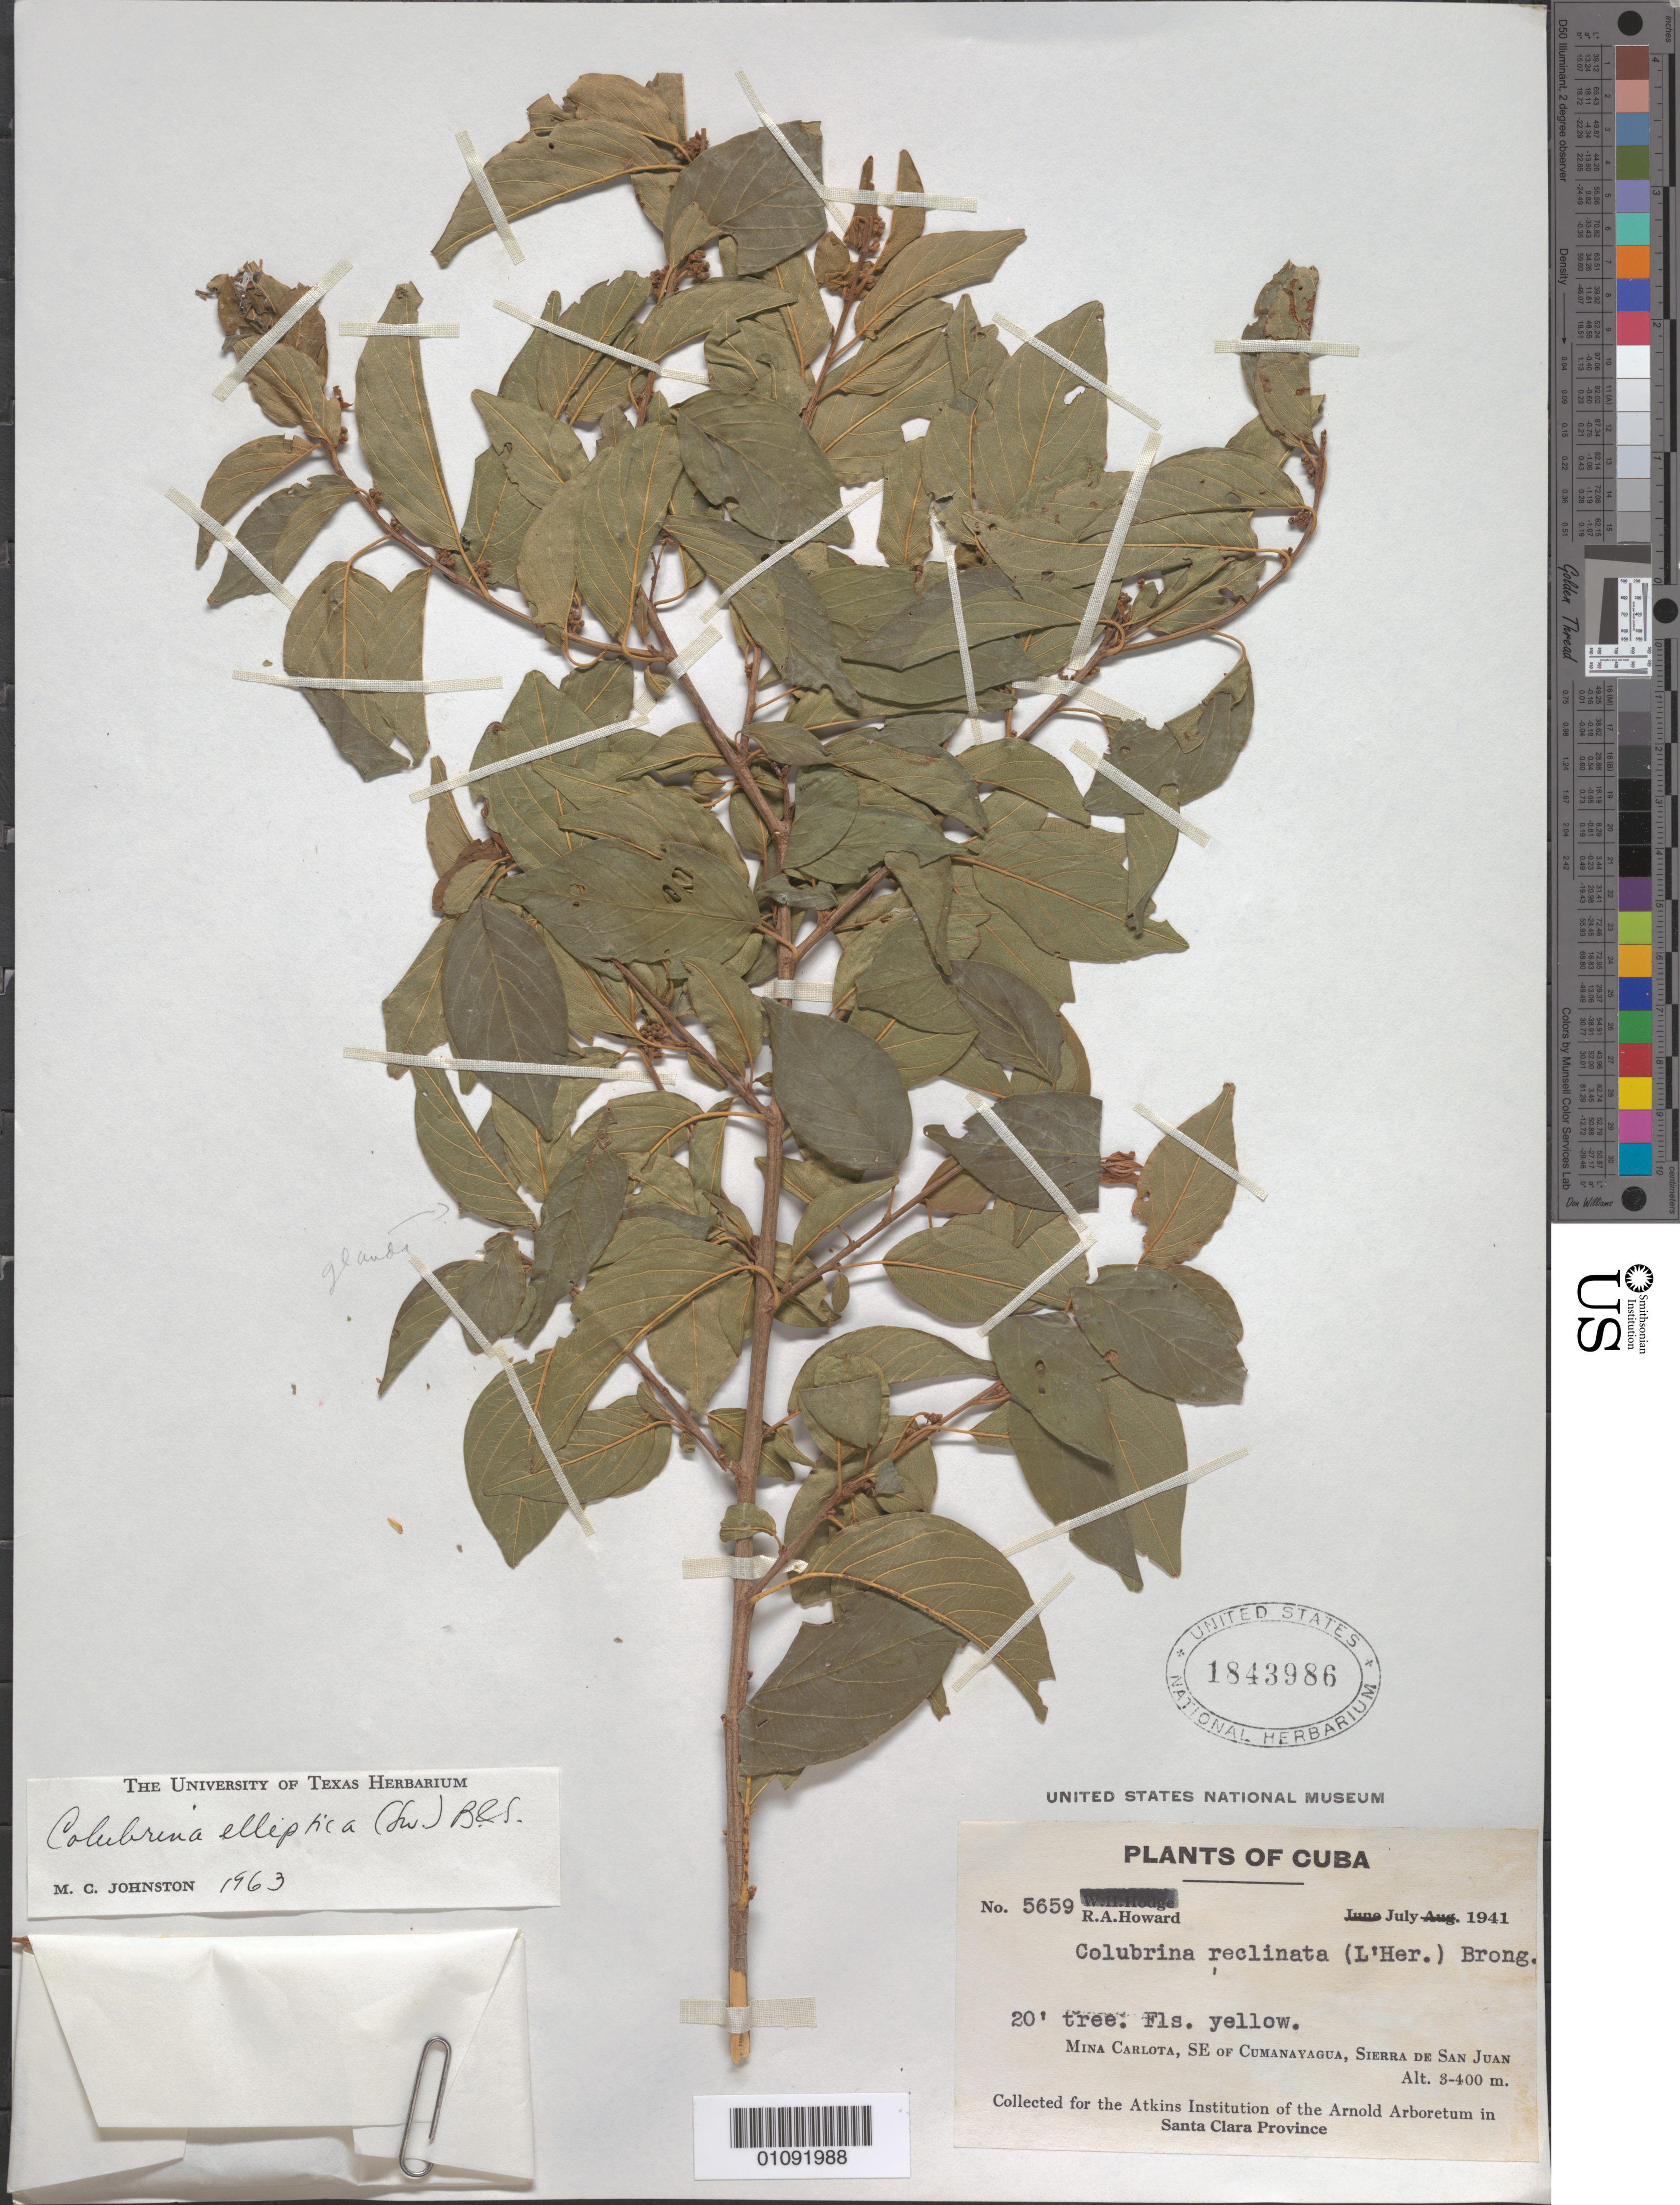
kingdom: Plantae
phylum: Tracheophyta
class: Magnoliopsida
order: Rosales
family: Rhamnaceae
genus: Colubrina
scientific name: Colubrina elliptica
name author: (Sw.) Brizicky & W.L. Stern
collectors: R. A. Howard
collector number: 5659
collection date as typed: Jul 1941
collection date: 1941-07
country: Cuba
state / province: Cienfuegos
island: Cuba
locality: Mina Carlota, SE of Cumanayagua, Sierra de San Juan Santa Clara Province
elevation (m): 300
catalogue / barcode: US 1843986